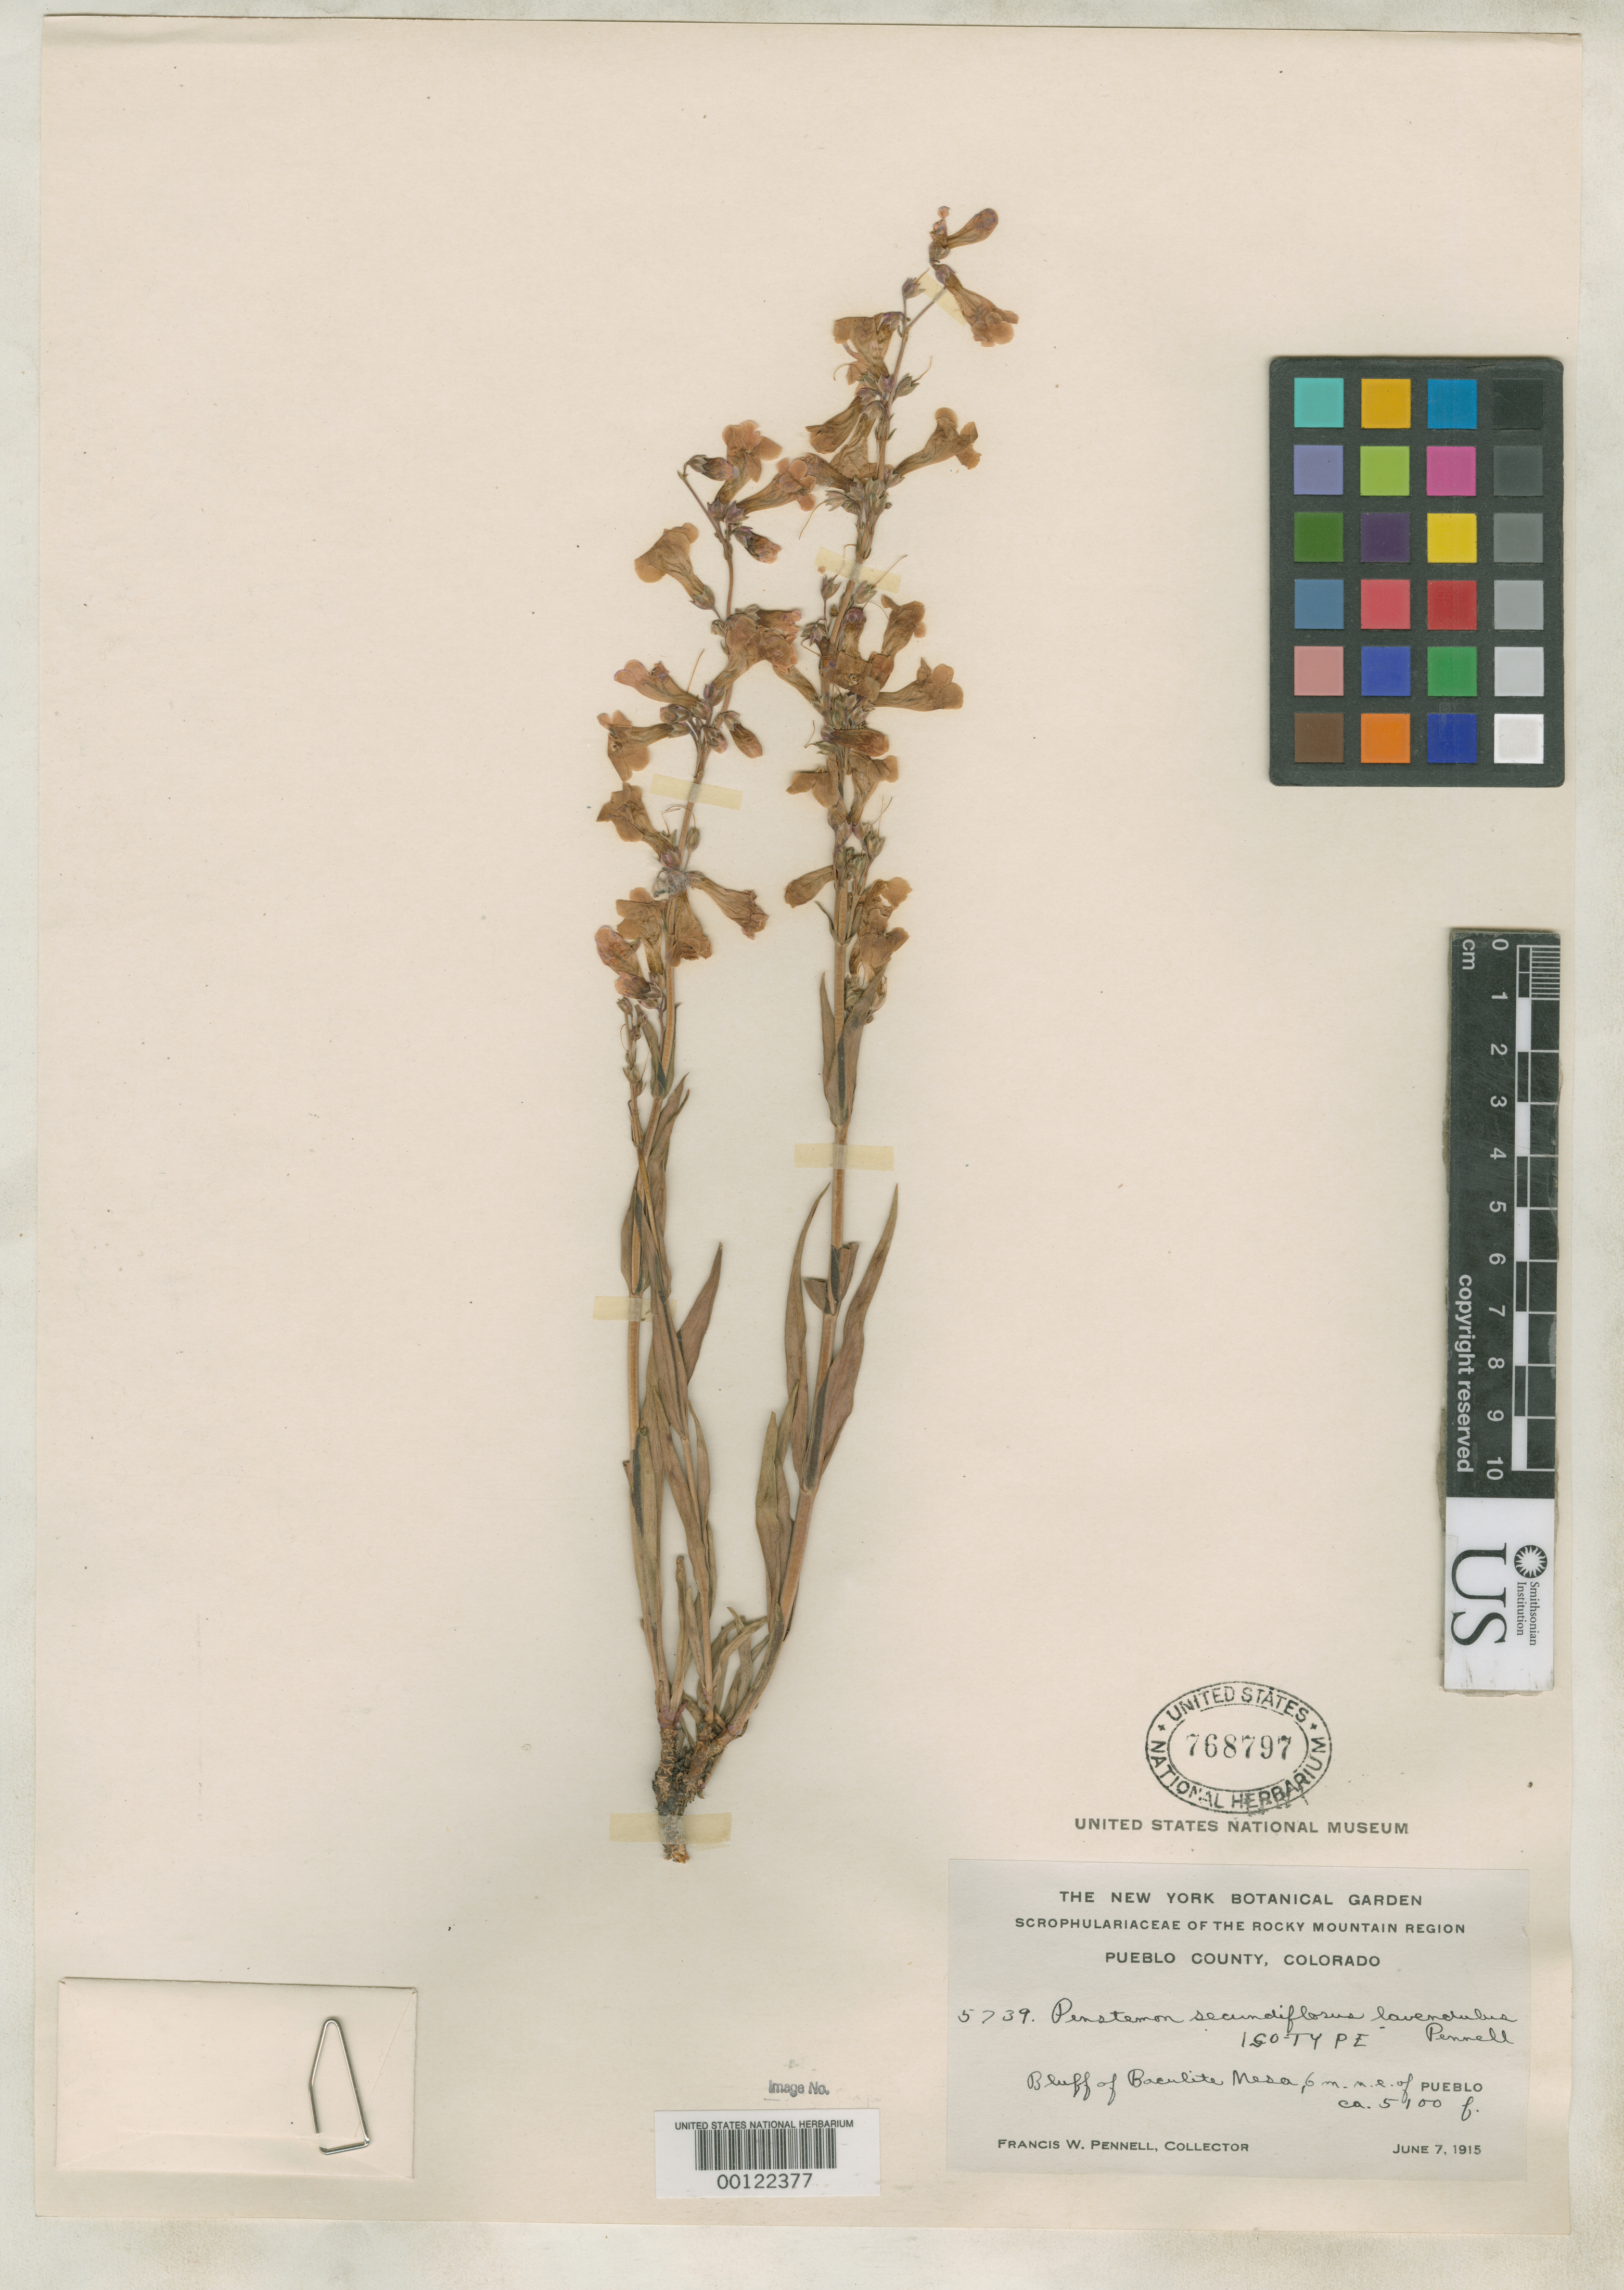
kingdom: Plantae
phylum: Tracheophyta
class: Magnoliopsida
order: Lamiales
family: Plantaginaceae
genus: Penstemon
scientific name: Penstemon secundiflorus subsp. lavendulus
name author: Pennell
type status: Isotype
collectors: F. W. Pennell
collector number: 5739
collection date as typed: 07 Jun 1895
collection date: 1895-06-07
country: United States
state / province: Colorado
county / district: Pueblo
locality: Pueblo.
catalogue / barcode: US 768797